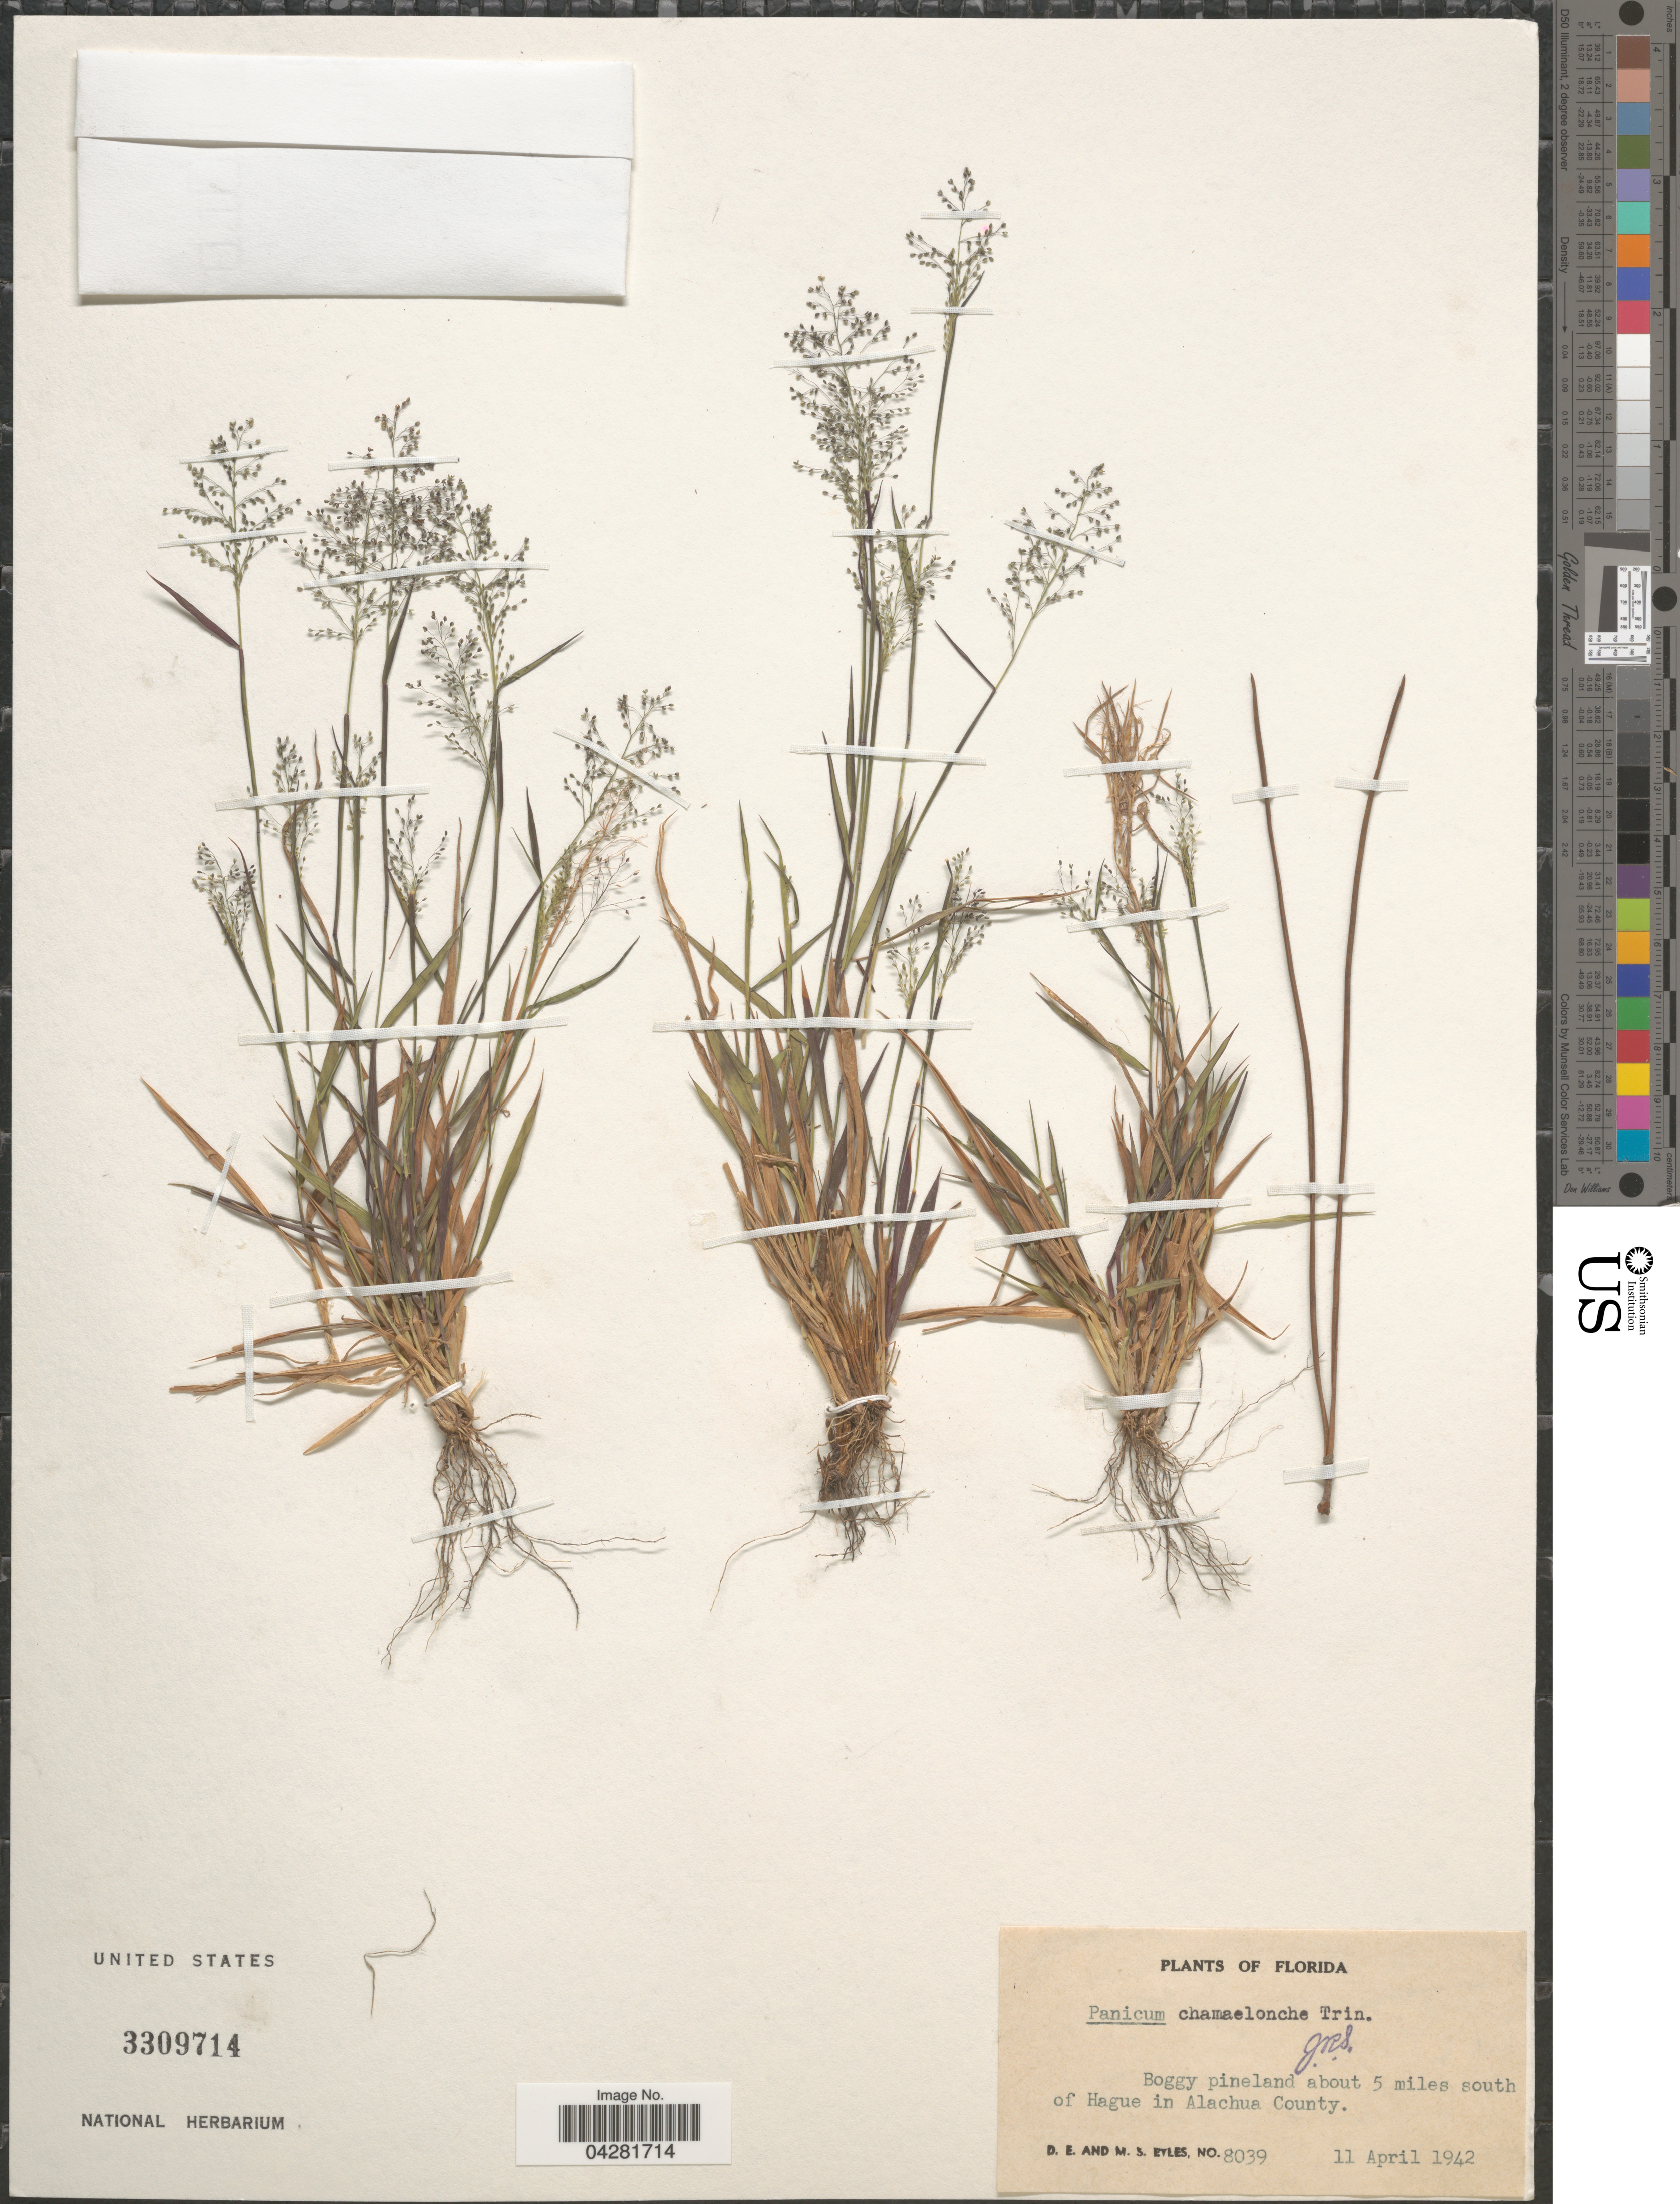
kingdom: Plantae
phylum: Tracheophyta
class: Liliopsida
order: Poales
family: Poaceae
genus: Dichanthelium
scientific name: Dichanthelium ensifolium var. ensifolium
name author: (Baldwin ex Elliot) Gould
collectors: D. Eyles & M. Eyles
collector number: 8039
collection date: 1942-04-11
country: United States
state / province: Florida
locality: Boggy pineland about 5miles south of Hague in Alachua County.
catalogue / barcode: US 3309714